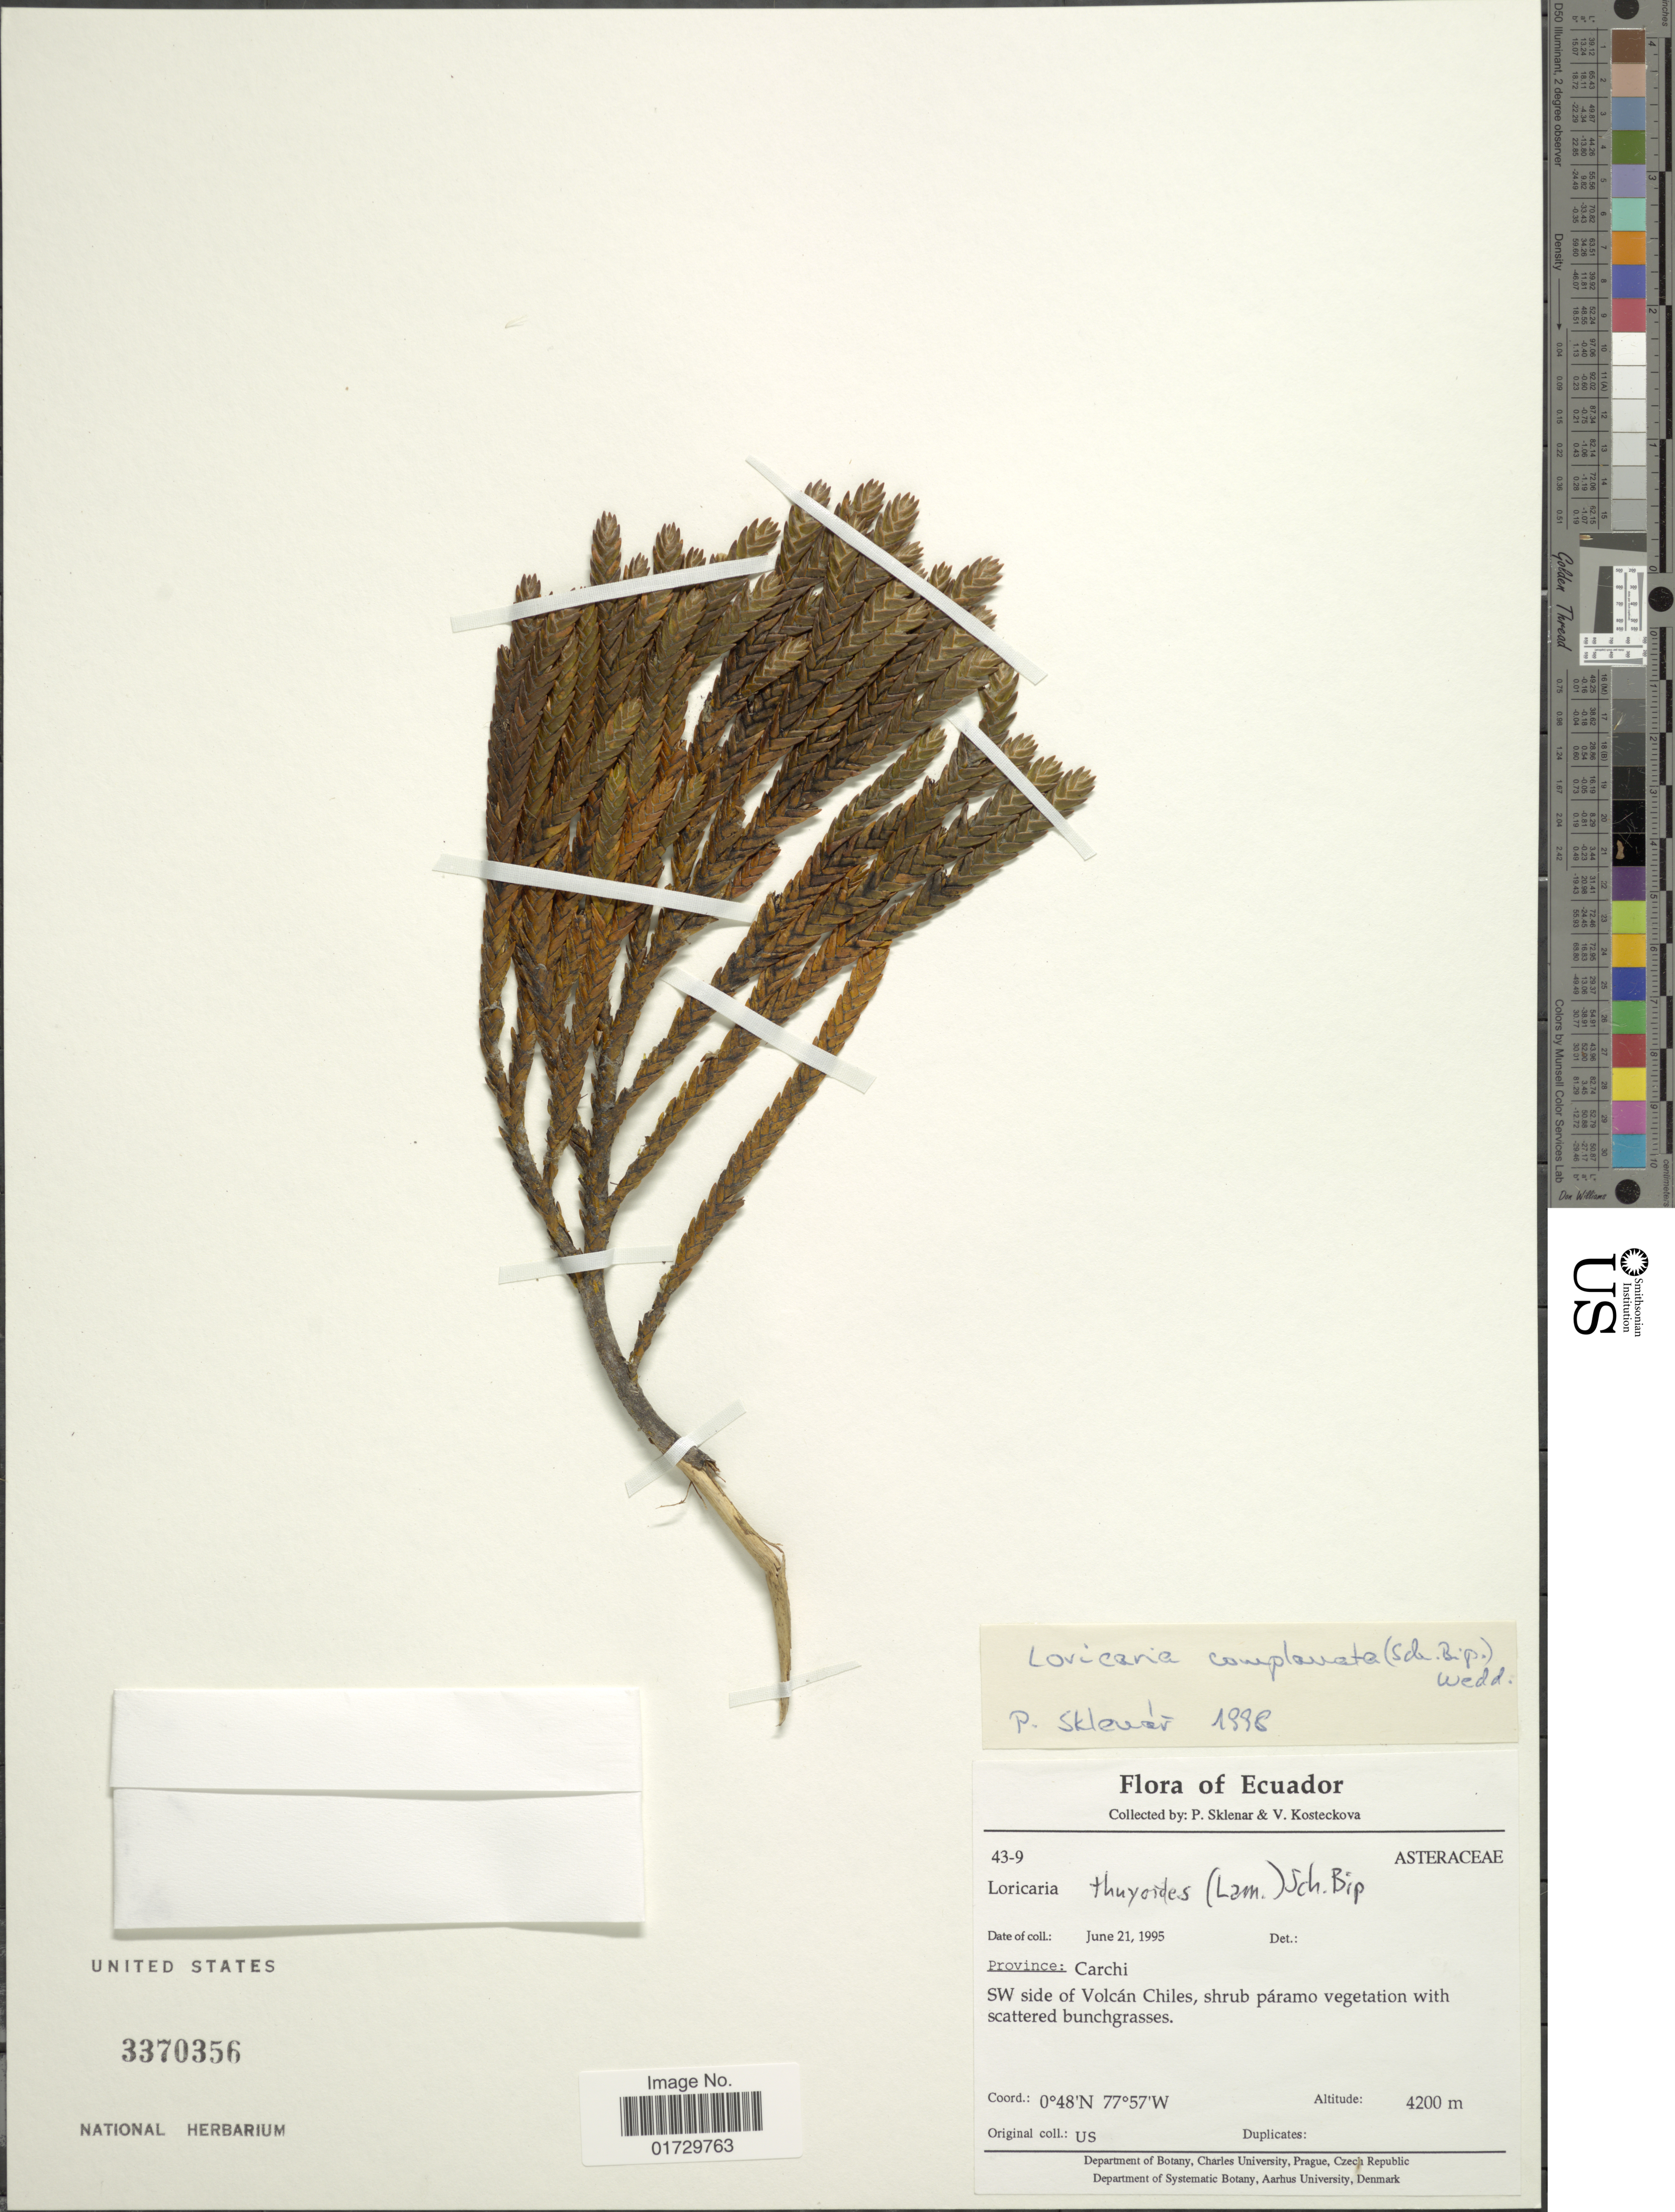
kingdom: Plantae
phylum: Tracheophyta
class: Magnoliopsida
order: Asterales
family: Asteraceae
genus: Loricaria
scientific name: Loricaria complanata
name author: (Sch. Bip.) Wedd.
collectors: P. Sklenár & V. Kosteckova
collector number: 43-9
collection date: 1995-06-21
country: Ecuador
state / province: Carchi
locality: SW side of Volcan Chiles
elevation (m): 4200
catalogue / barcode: US 3370356